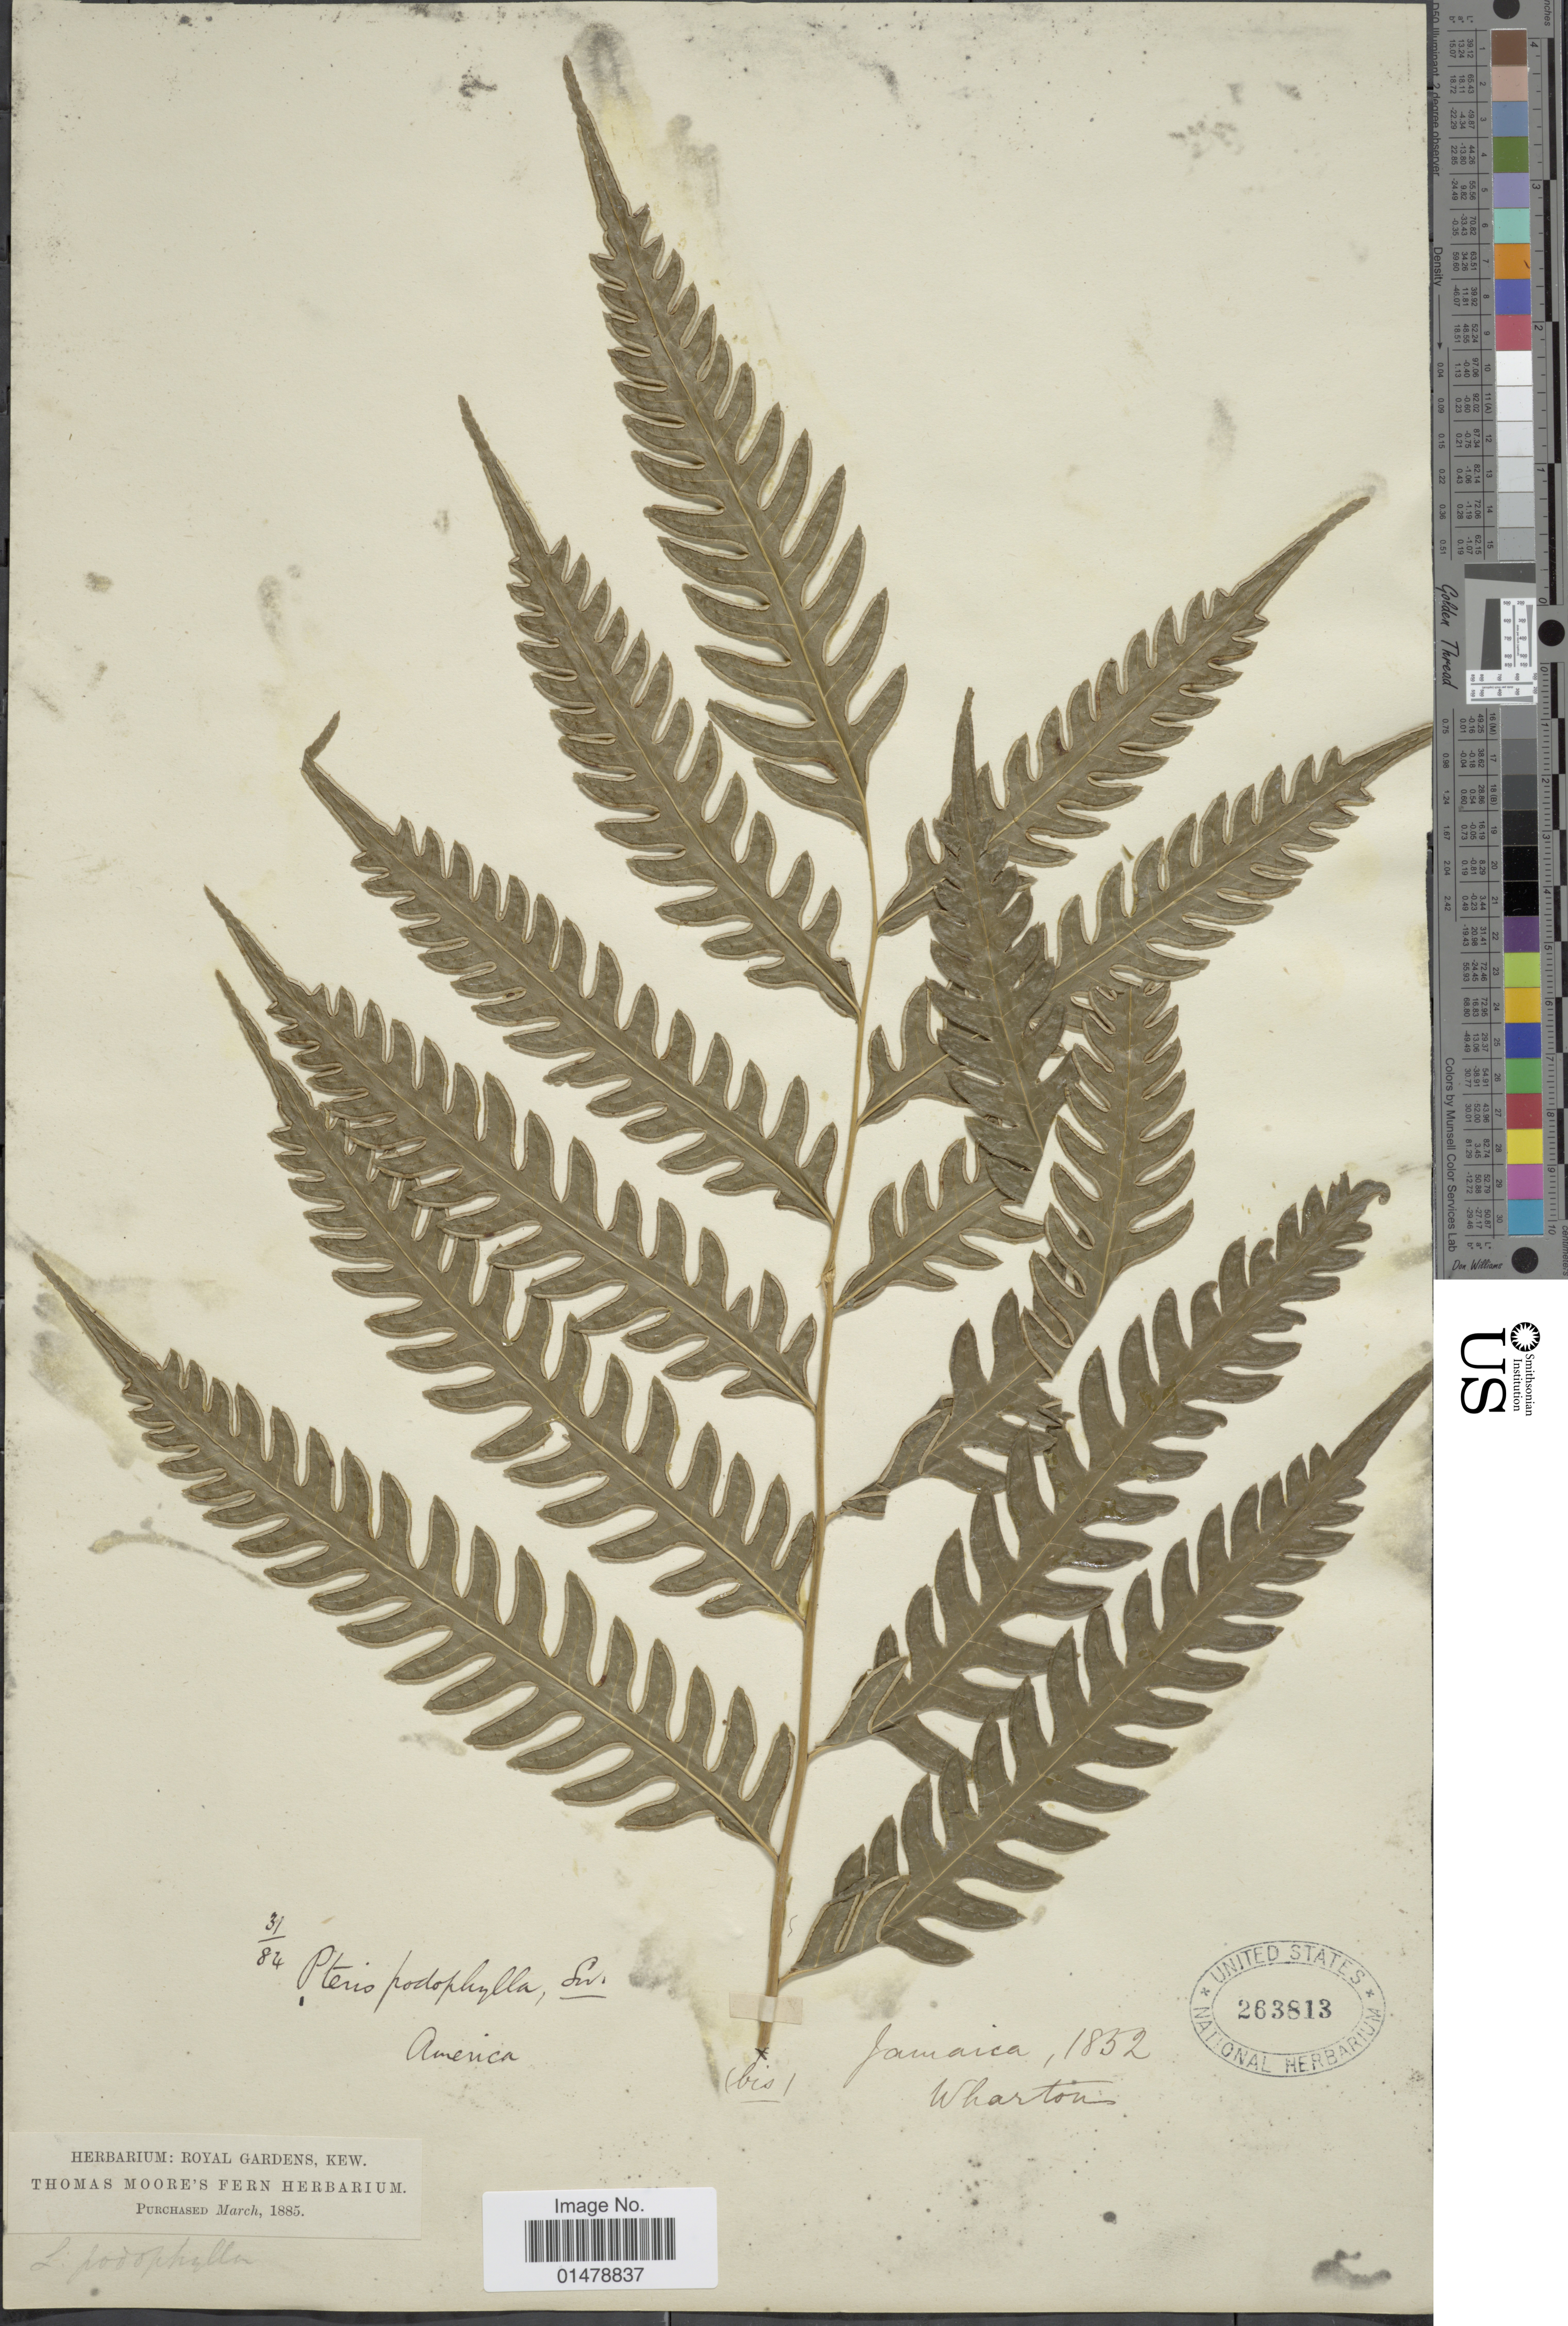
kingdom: Plantae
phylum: Tracheophyta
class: Polypodiopsida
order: Polypodiales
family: Pteridaceae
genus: Pteris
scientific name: Pteris podophylla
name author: Sw.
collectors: Wharton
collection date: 1852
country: Jamaica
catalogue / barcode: US 263813